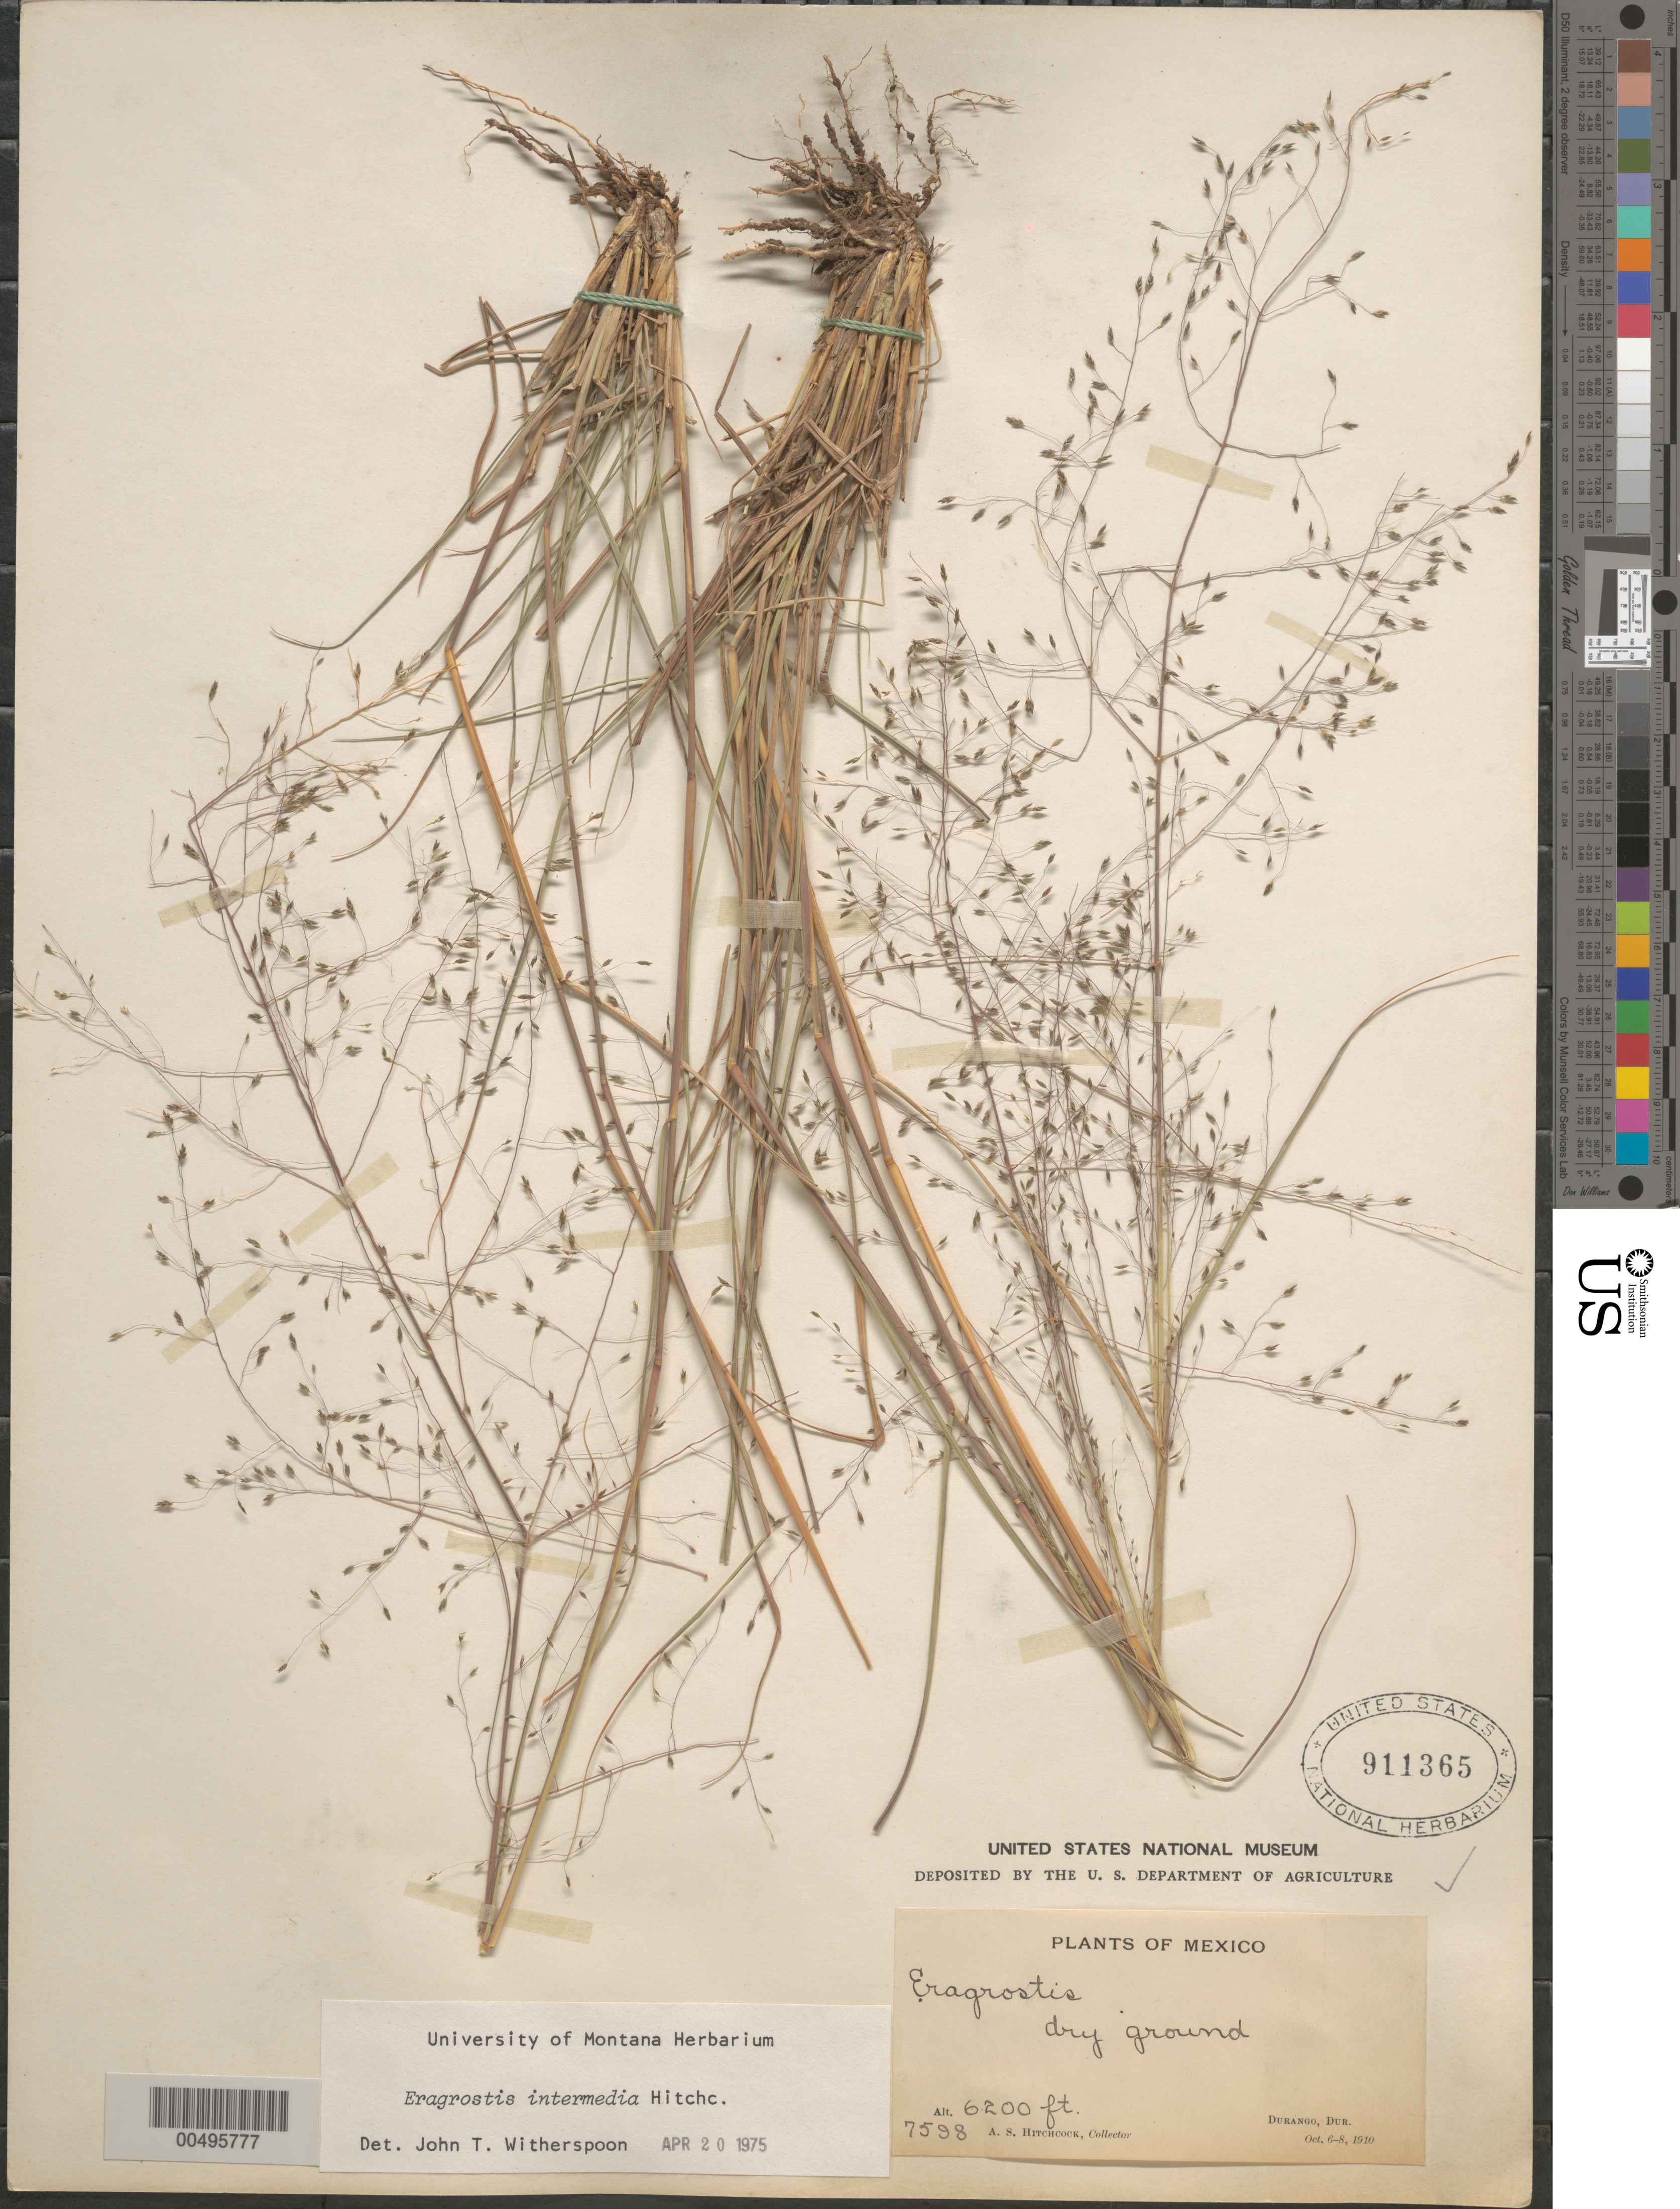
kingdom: Plantae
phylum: Tracheophyta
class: Liliopsida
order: Poales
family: Poaceae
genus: Eragrostis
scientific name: Eragrostis intermedia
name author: Hitchc.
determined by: Witherspoon, John T.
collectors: A. S. Hitchcock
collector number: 7598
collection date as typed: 6 Oct 1910 to 8 Oct 1910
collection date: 1910-10-06/1910-10-08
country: Mexico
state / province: Durango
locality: Durango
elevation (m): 1890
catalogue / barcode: US 911365